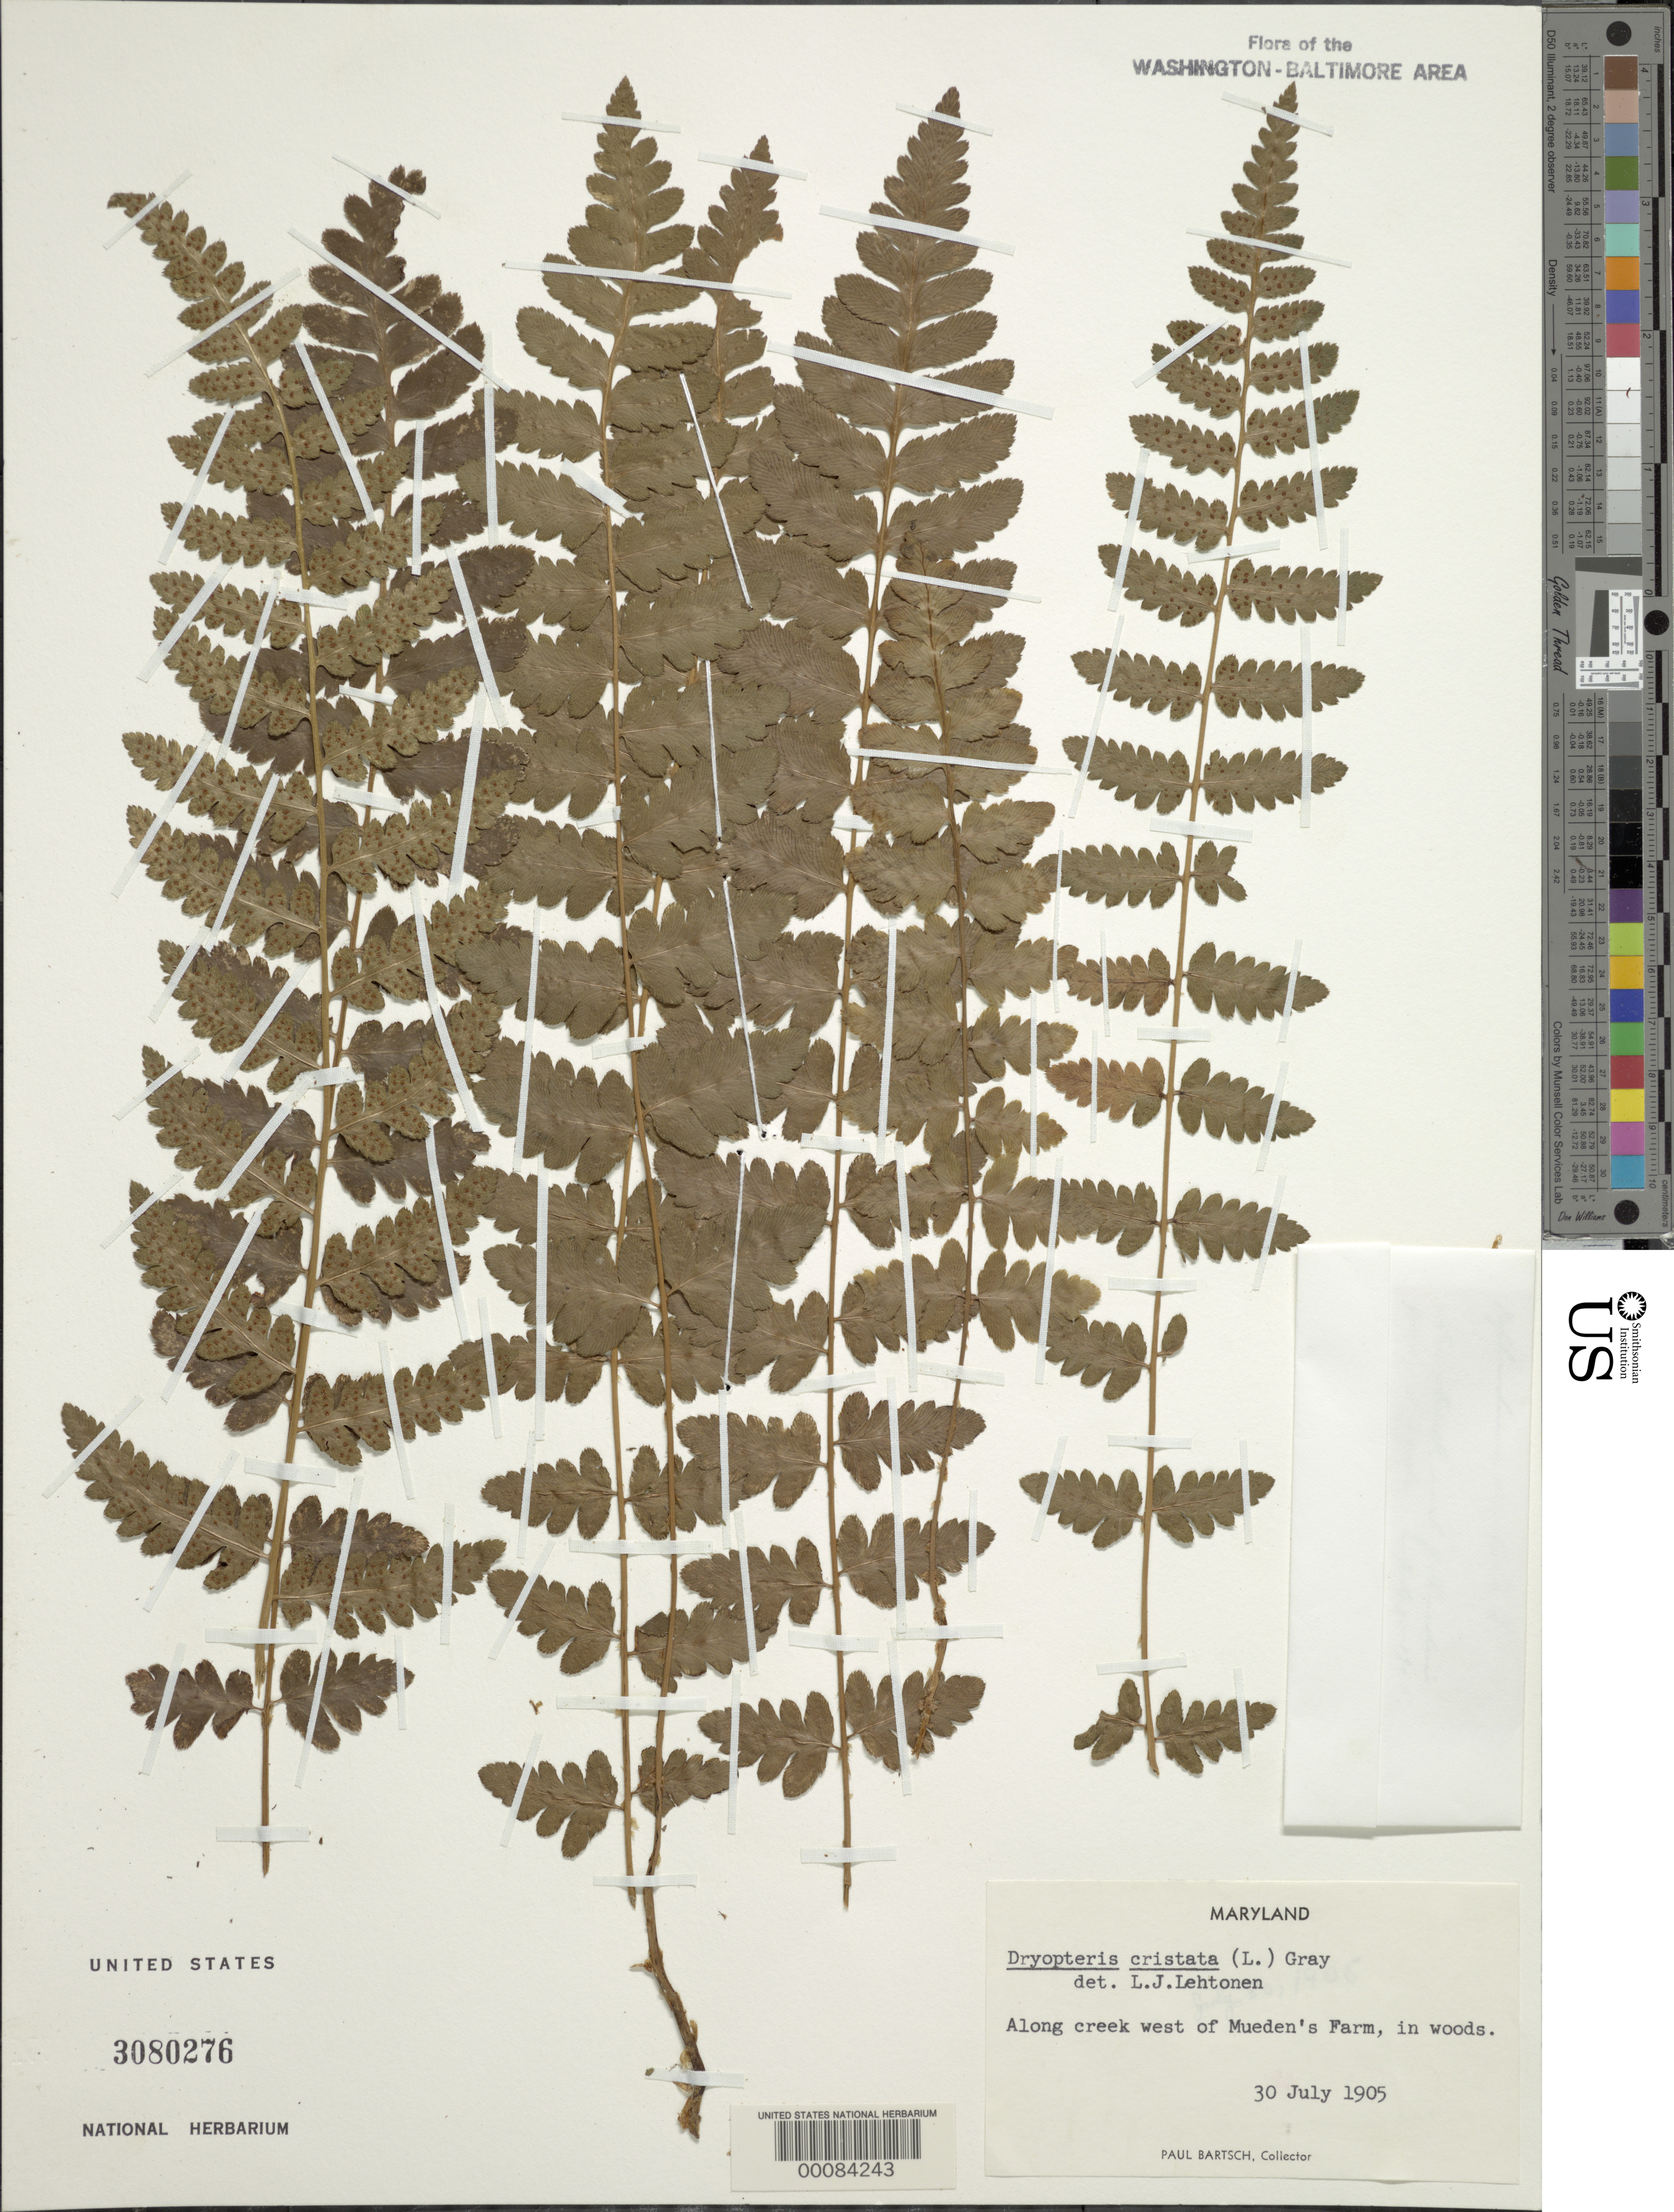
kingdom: Plantae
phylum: Tracheophyta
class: Polypodiopsida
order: Polypodiales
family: Dryopteridaceae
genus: Dryopteris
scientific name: Dryopteris cristata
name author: (L.) A. Gray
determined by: Lehtonen, L.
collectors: P. Bartsch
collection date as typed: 30 Jul 1905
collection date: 1905-07-30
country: United States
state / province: Maryland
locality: Creek west of Mueden's Farm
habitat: In woods along creek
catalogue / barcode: US 3080276